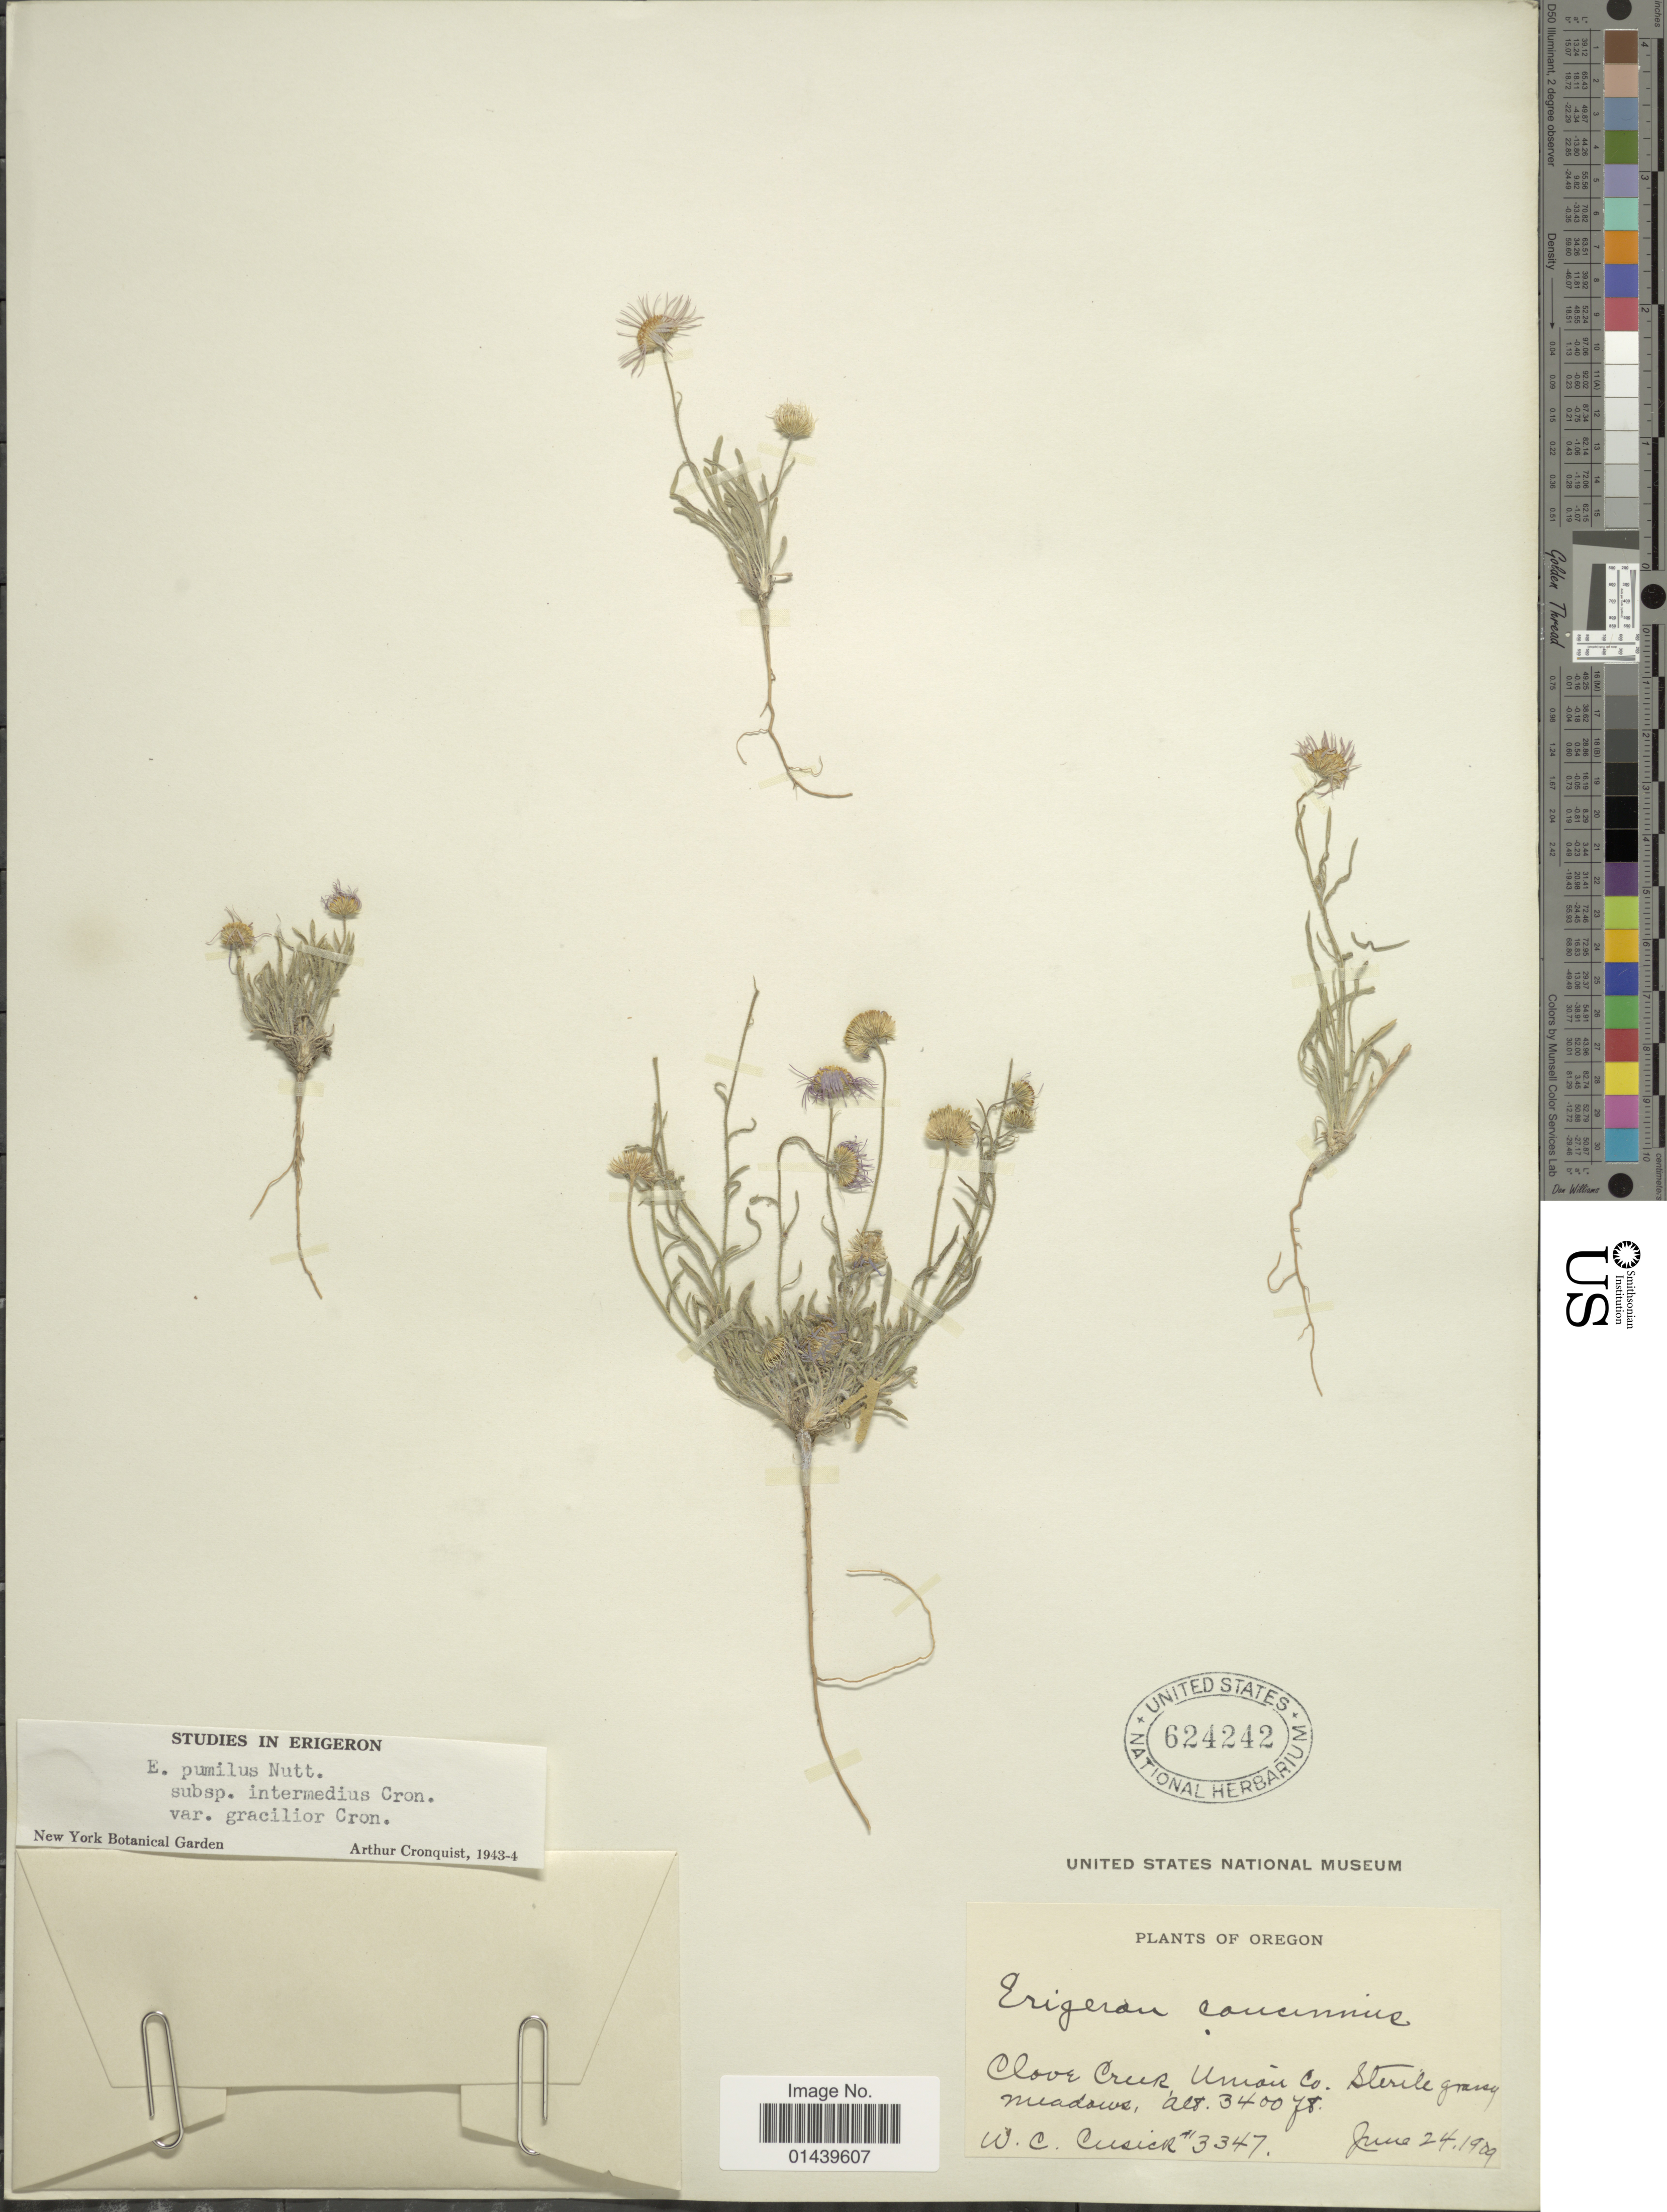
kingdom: Plantae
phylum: Tracheophyta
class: Magnoliopsida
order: Asterales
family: Asteraceae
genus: Erigeron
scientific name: Erigeron pumilus subsp. intermedius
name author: Cronq.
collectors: W. C. Cusick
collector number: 3347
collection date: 1909-06-24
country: United States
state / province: Oregon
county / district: Union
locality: Clove Creek, Union Co. Sterile grassy meadows.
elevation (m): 1036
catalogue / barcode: US 624242